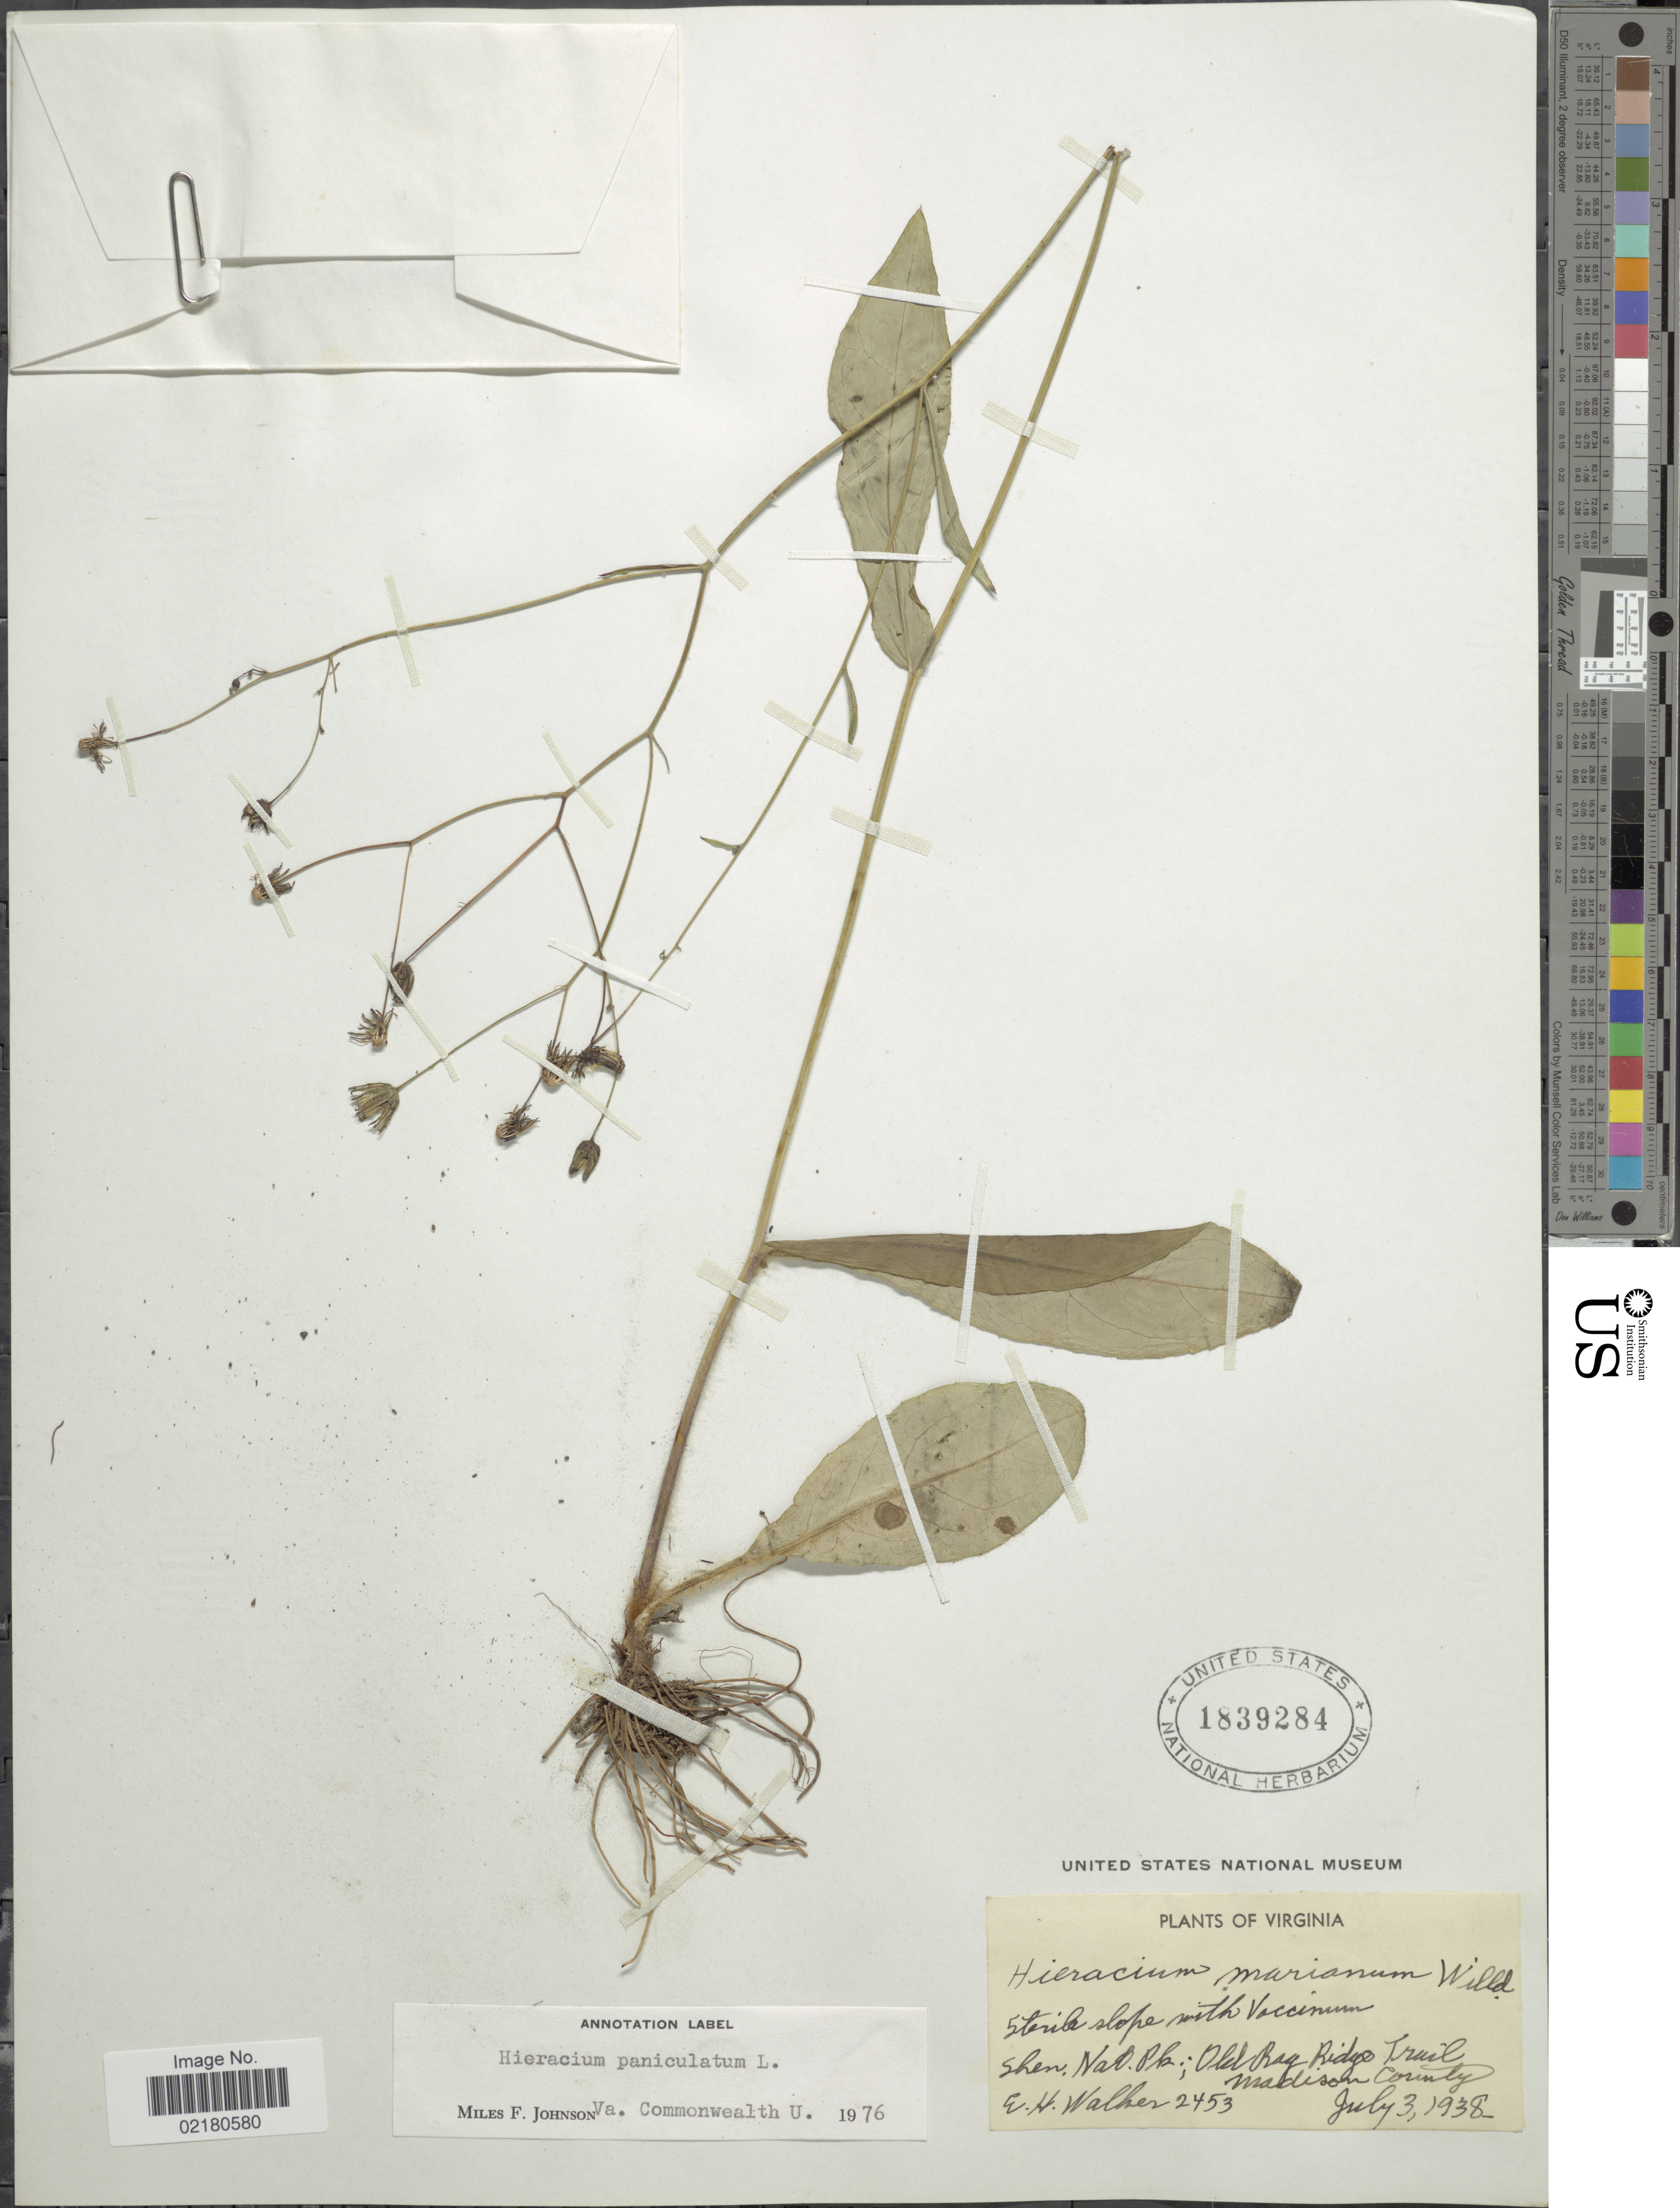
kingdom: Plantae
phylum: Tracheophyta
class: Magnoliopsida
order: Asterales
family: Asteraceae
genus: Hieracium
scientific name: Hieracium paniculatum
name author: L.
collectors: E. H. Walker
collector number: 2453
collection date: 1938-07-03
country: United States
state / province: Virginia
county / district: Madison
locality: Shen. Nat. Pk.: Old Bay Bridge Trail Madison County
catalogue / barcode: US 1839284